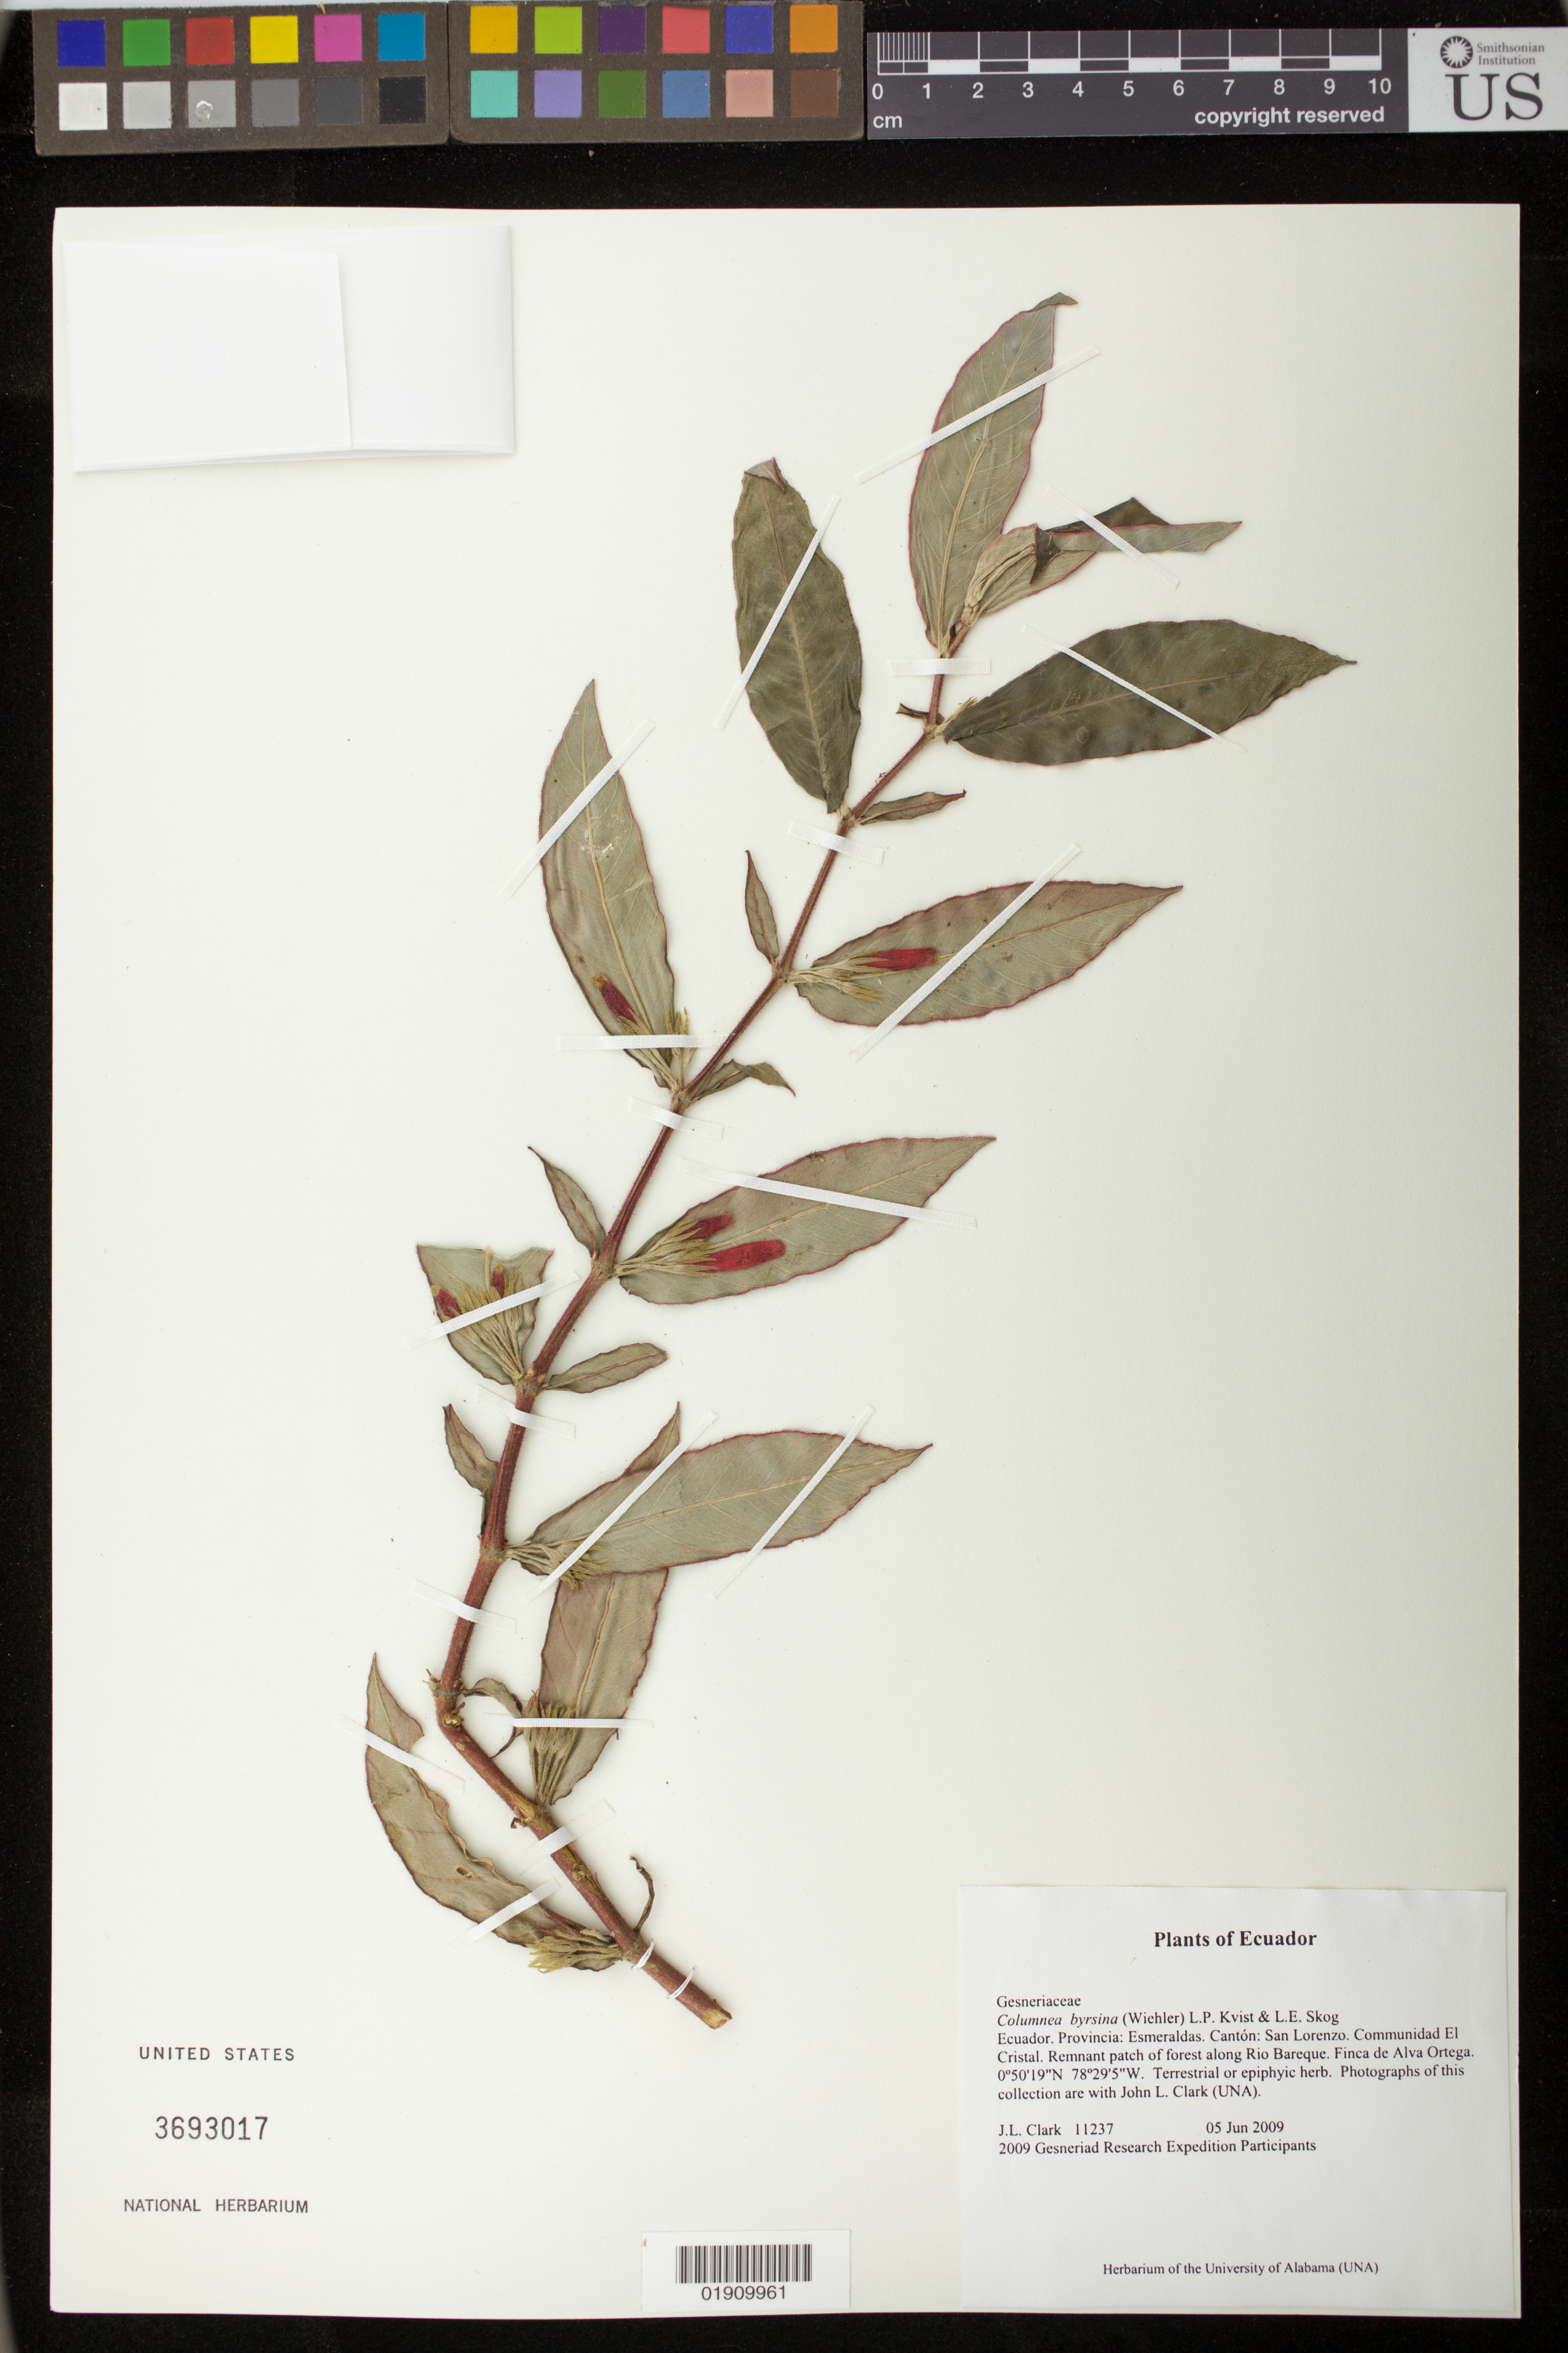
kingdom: Plantae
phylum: Tracheophyta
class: Magnoliopsida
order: Lamiales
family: Gesneriaceae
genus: Columnea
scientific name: Columnea byrsina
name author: (Wiehler) L.P. Kvist & L.E. Skog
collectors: J. L. Clark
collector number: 11237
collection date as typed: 05 Jun 2009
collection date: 2009-06-05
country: Ecuador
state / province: Esmeraldas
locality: Ecuador. Provincia; Esmeraldas. Canton: San Lorenzo. Communidad El Cristal. Remnant patch of forest along Rio Bareque. Finca de Alva Ortega.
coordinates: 0°50'19"N, 78°29'5"W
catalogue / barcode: US 11237